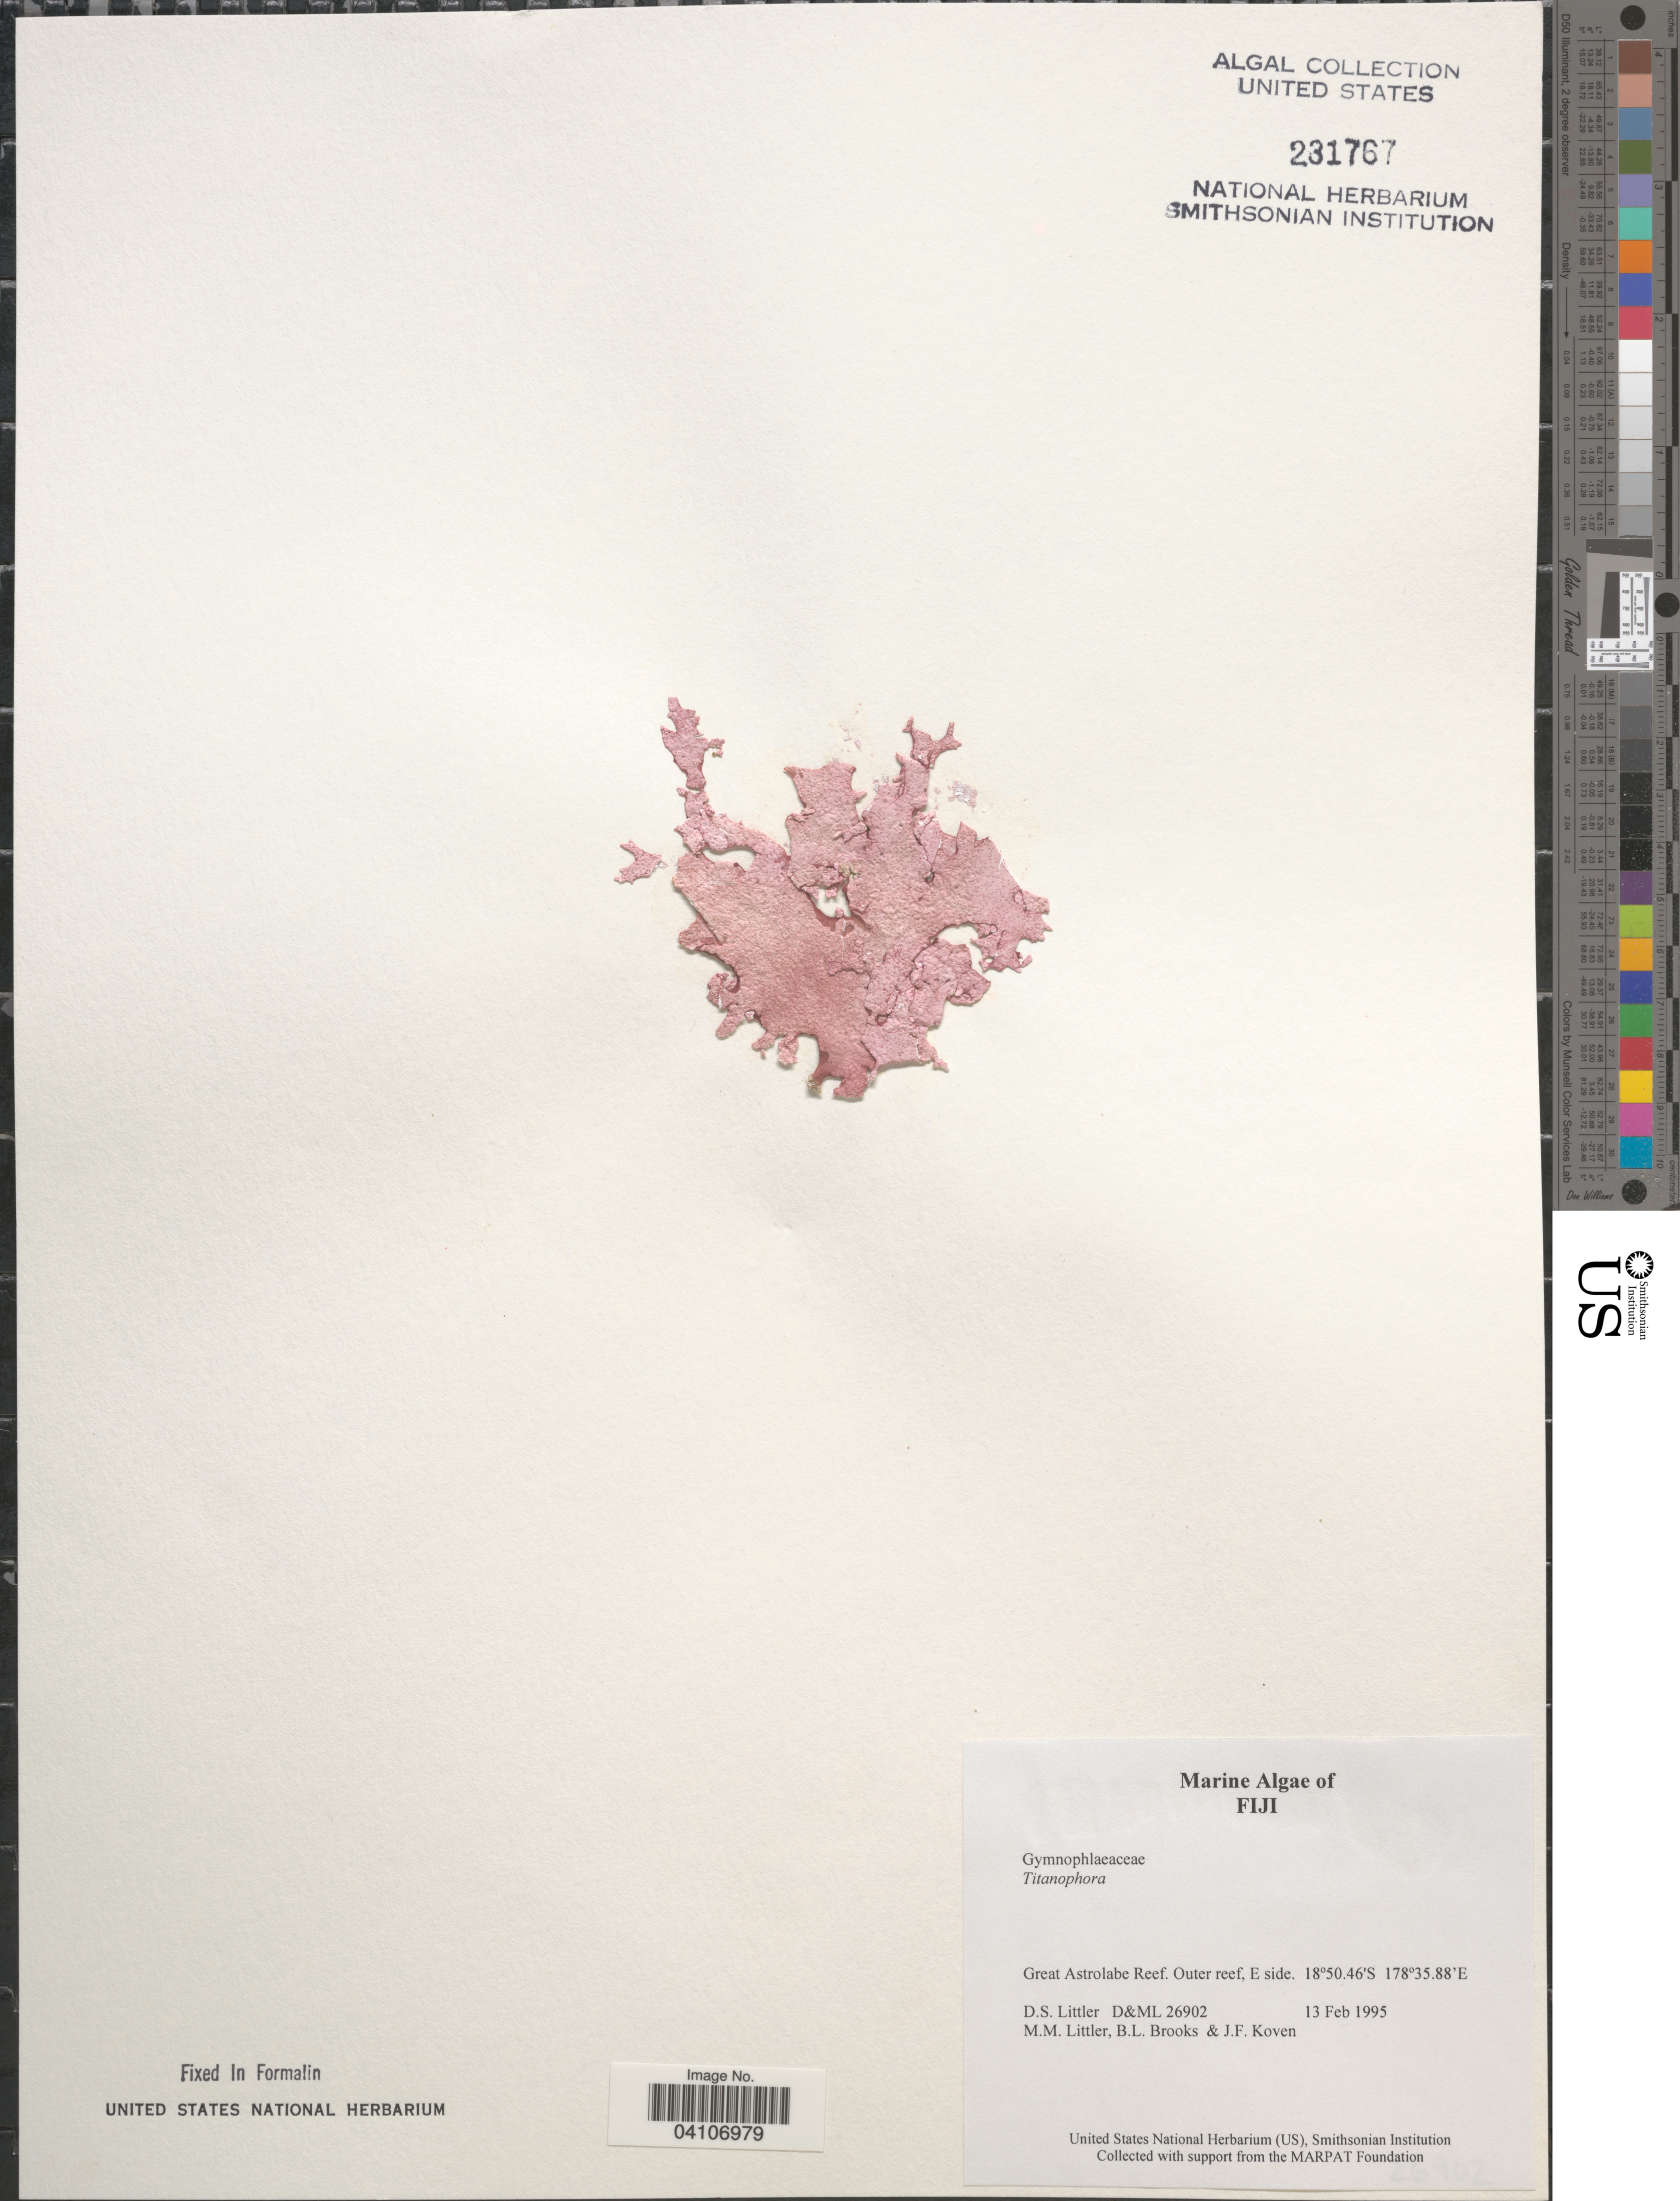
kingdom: Plantae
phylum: Rhodophyta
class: Florideophyceae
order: Nemastomatales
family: Schizymeniaceae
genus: Titanophora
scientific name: Titanophora sp.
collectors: D. S. Littler, B. Brooks & J. Koven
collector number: D&ML26902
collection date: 1995-02-13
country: Fiji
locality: Great Astrolabe Reef. Outer reef, E side.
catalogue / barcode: US 231767